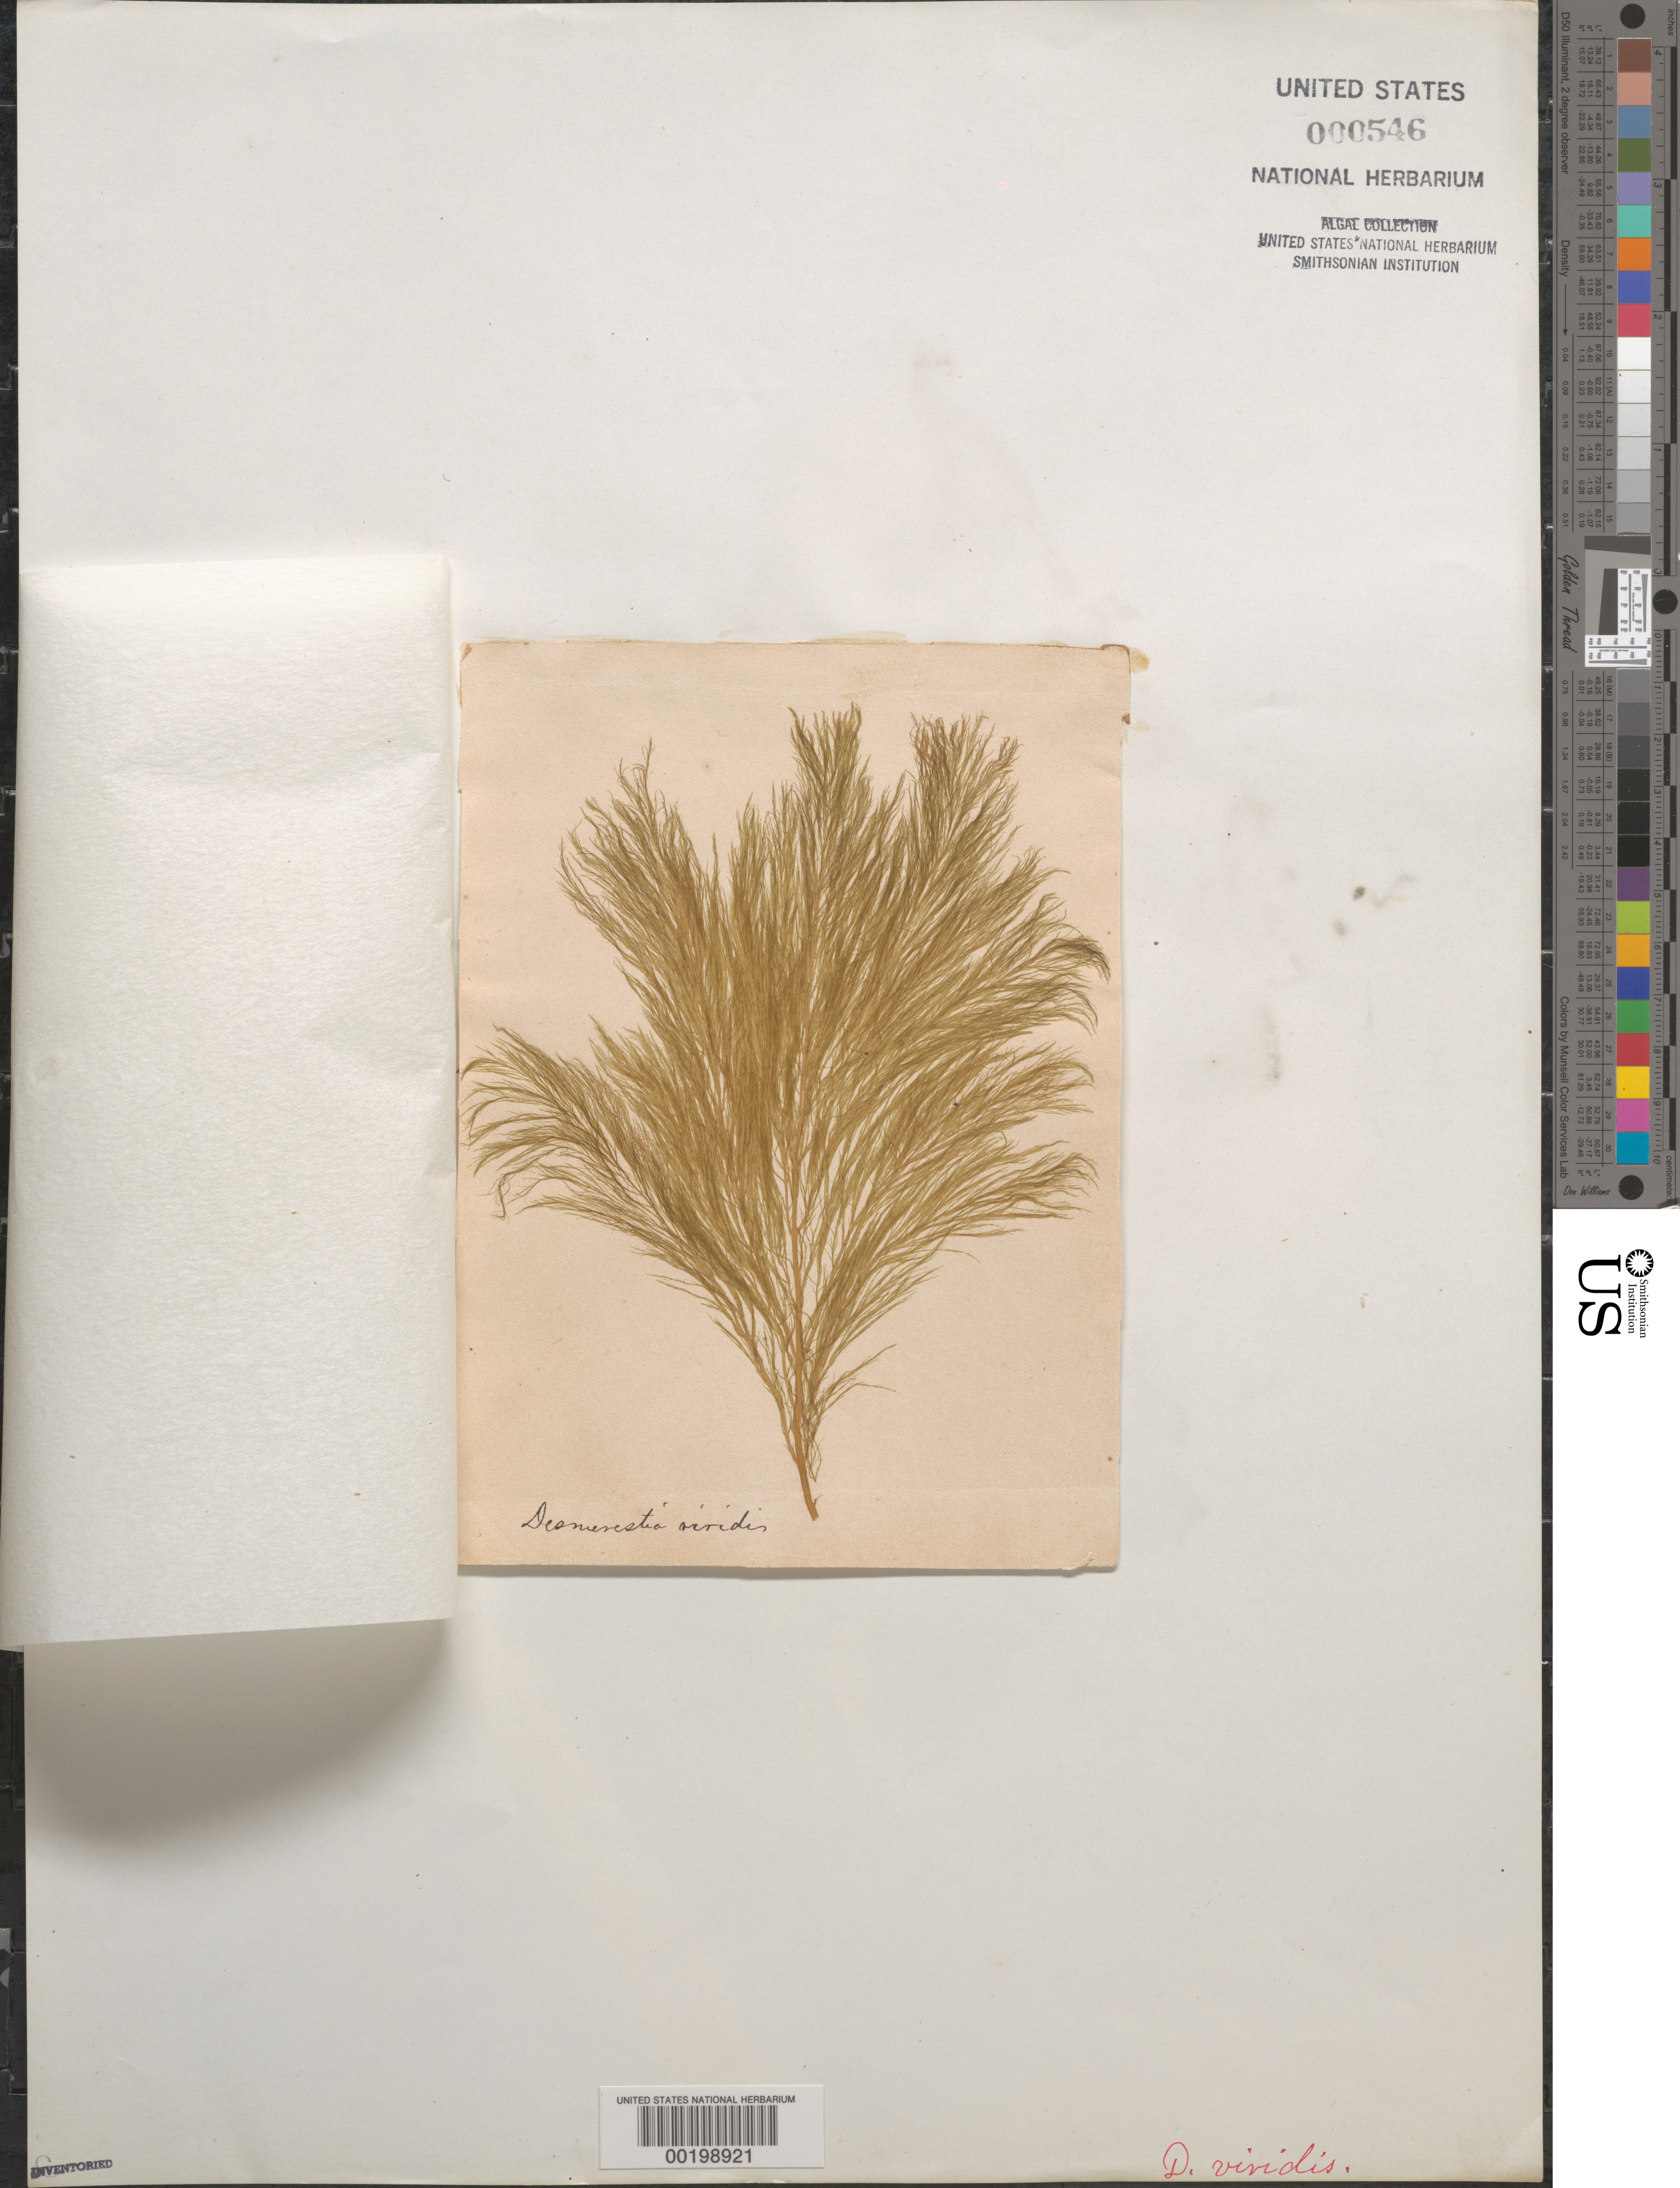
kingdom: Chromista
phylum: Ochrophyta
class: Phaeophyceae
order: Desmarestiales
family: Desmarestiaceae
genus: Desmarestia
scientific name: Desmarestia viridis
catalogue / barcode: US 546